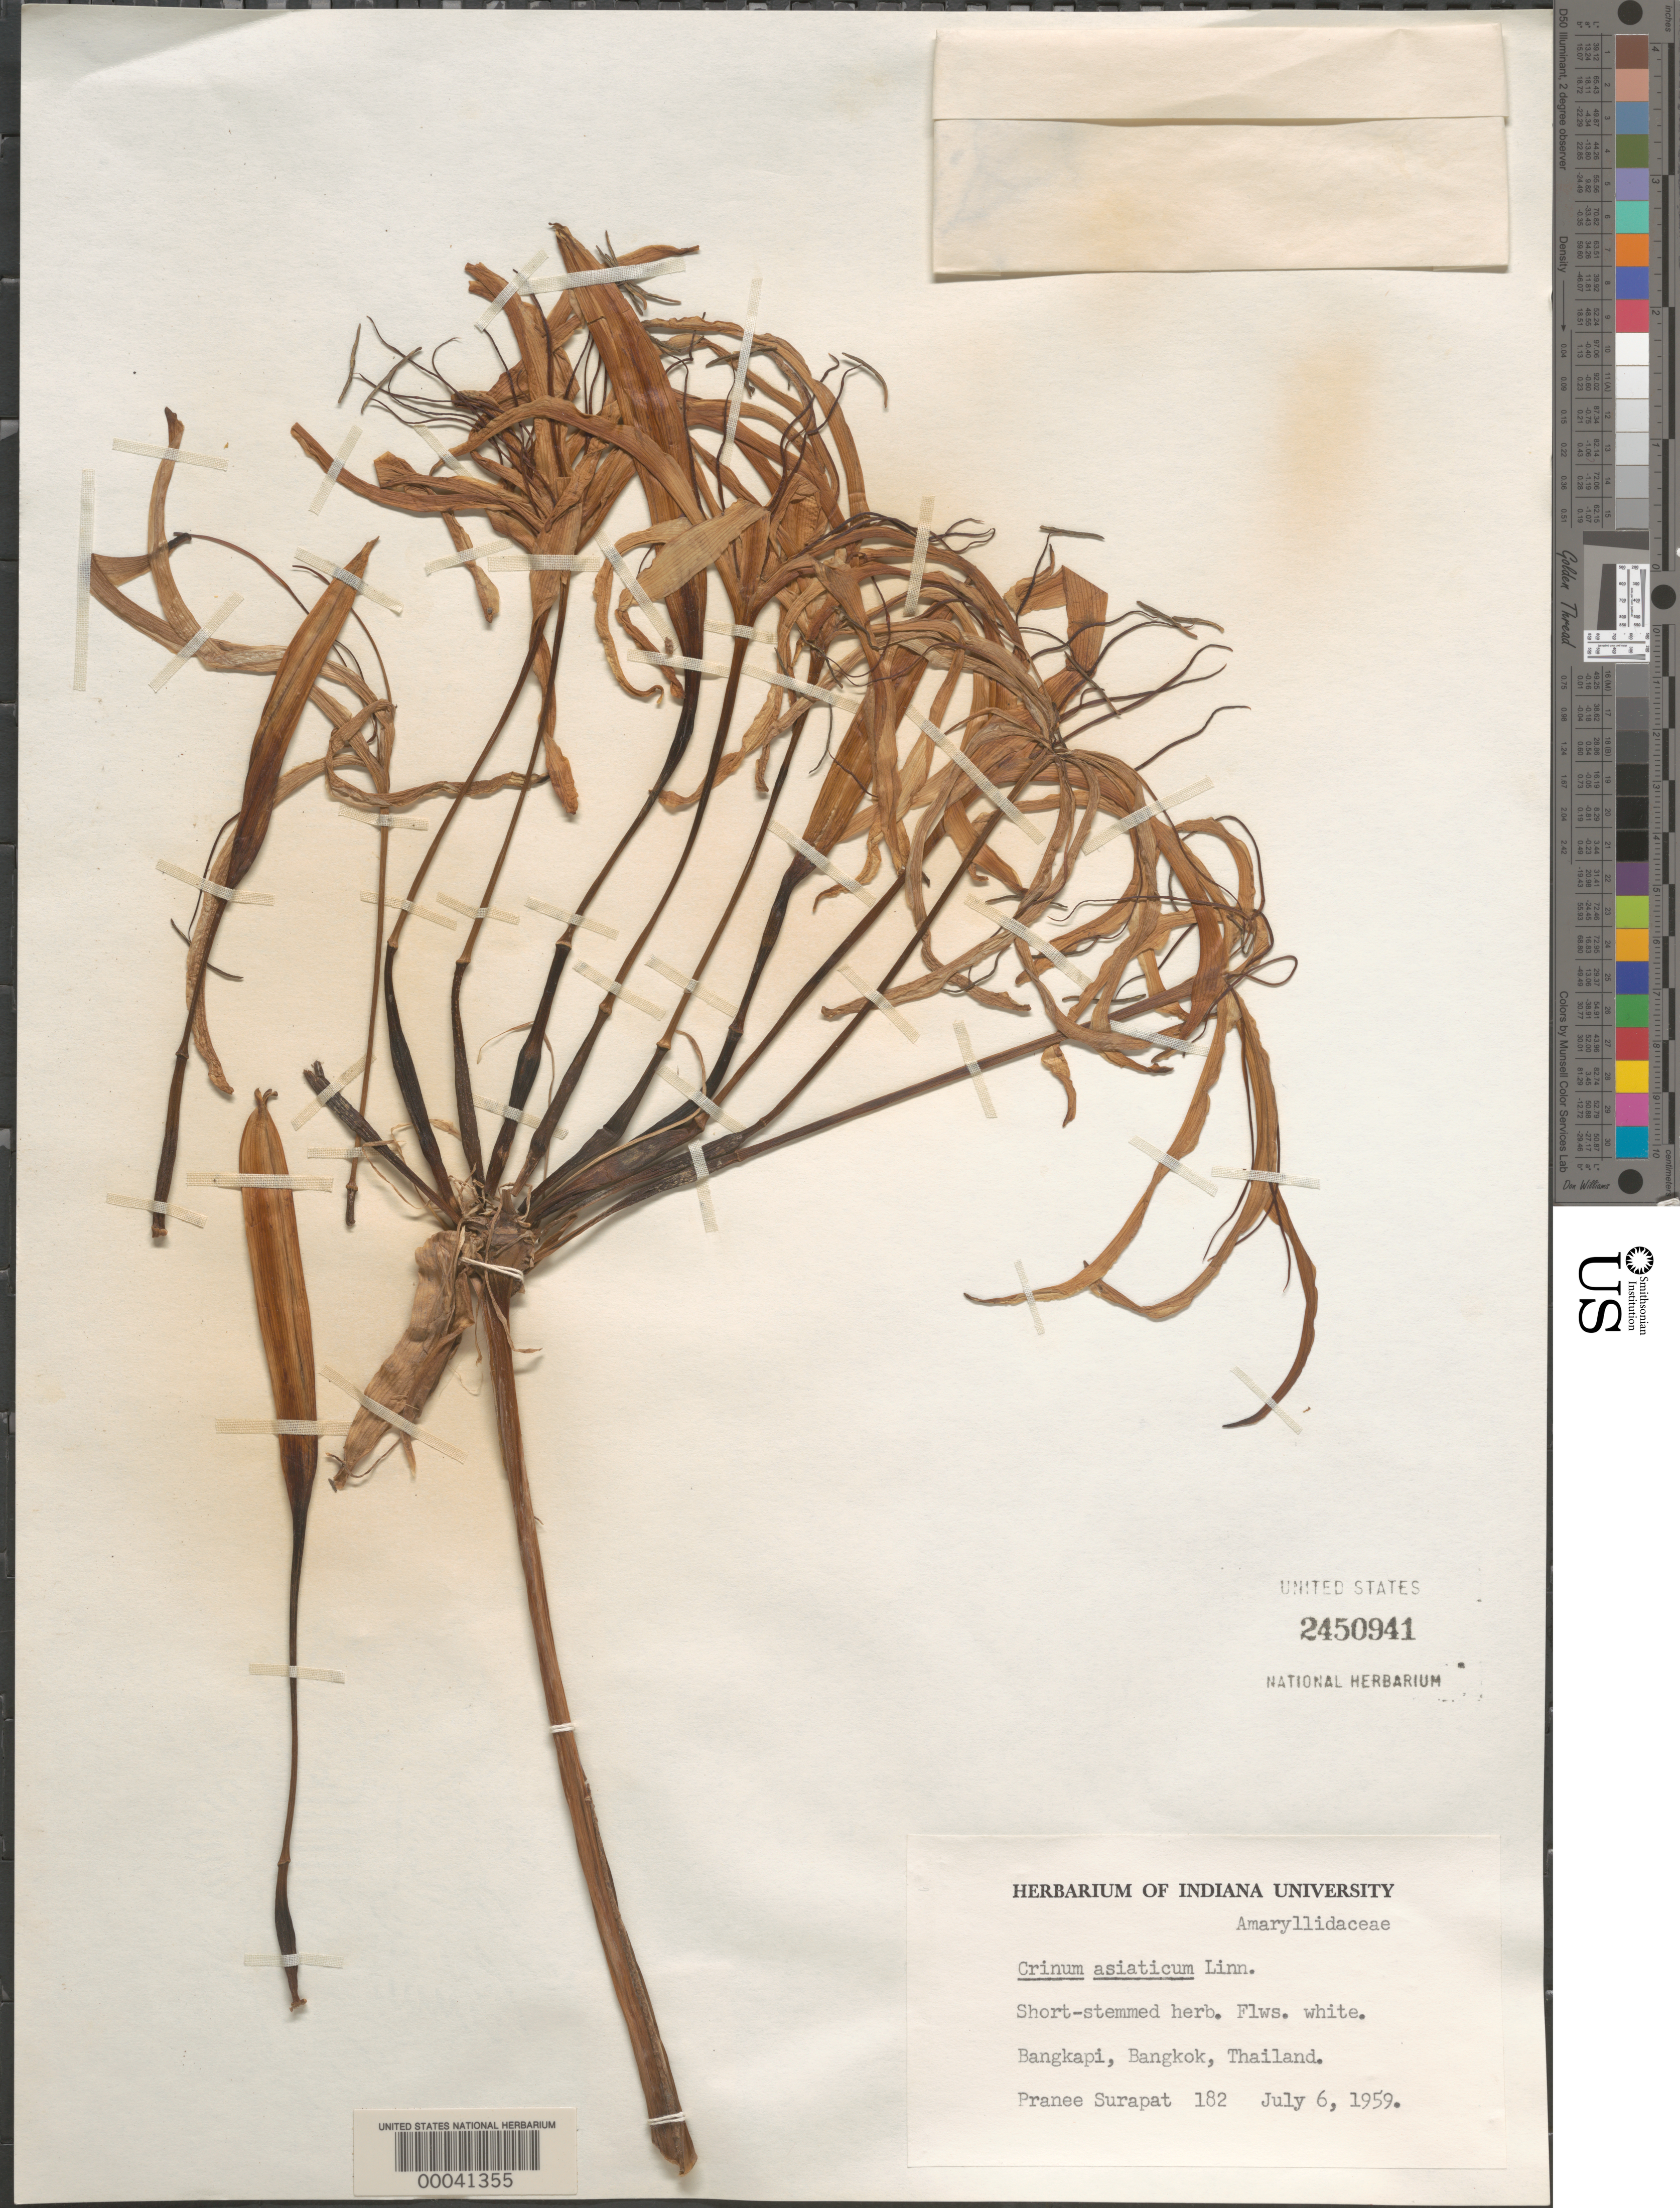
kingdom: Plantae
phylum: Tracheophyta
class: Liliopsida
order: Asparagales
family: Amaryllidaceae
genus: Crinum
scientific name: Crinum asiaticum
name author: L.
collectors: P. Surapat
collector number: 182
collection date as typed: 06 Jul 1959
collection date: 1959-07-06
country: Thailand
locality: Bangkok, bangkapi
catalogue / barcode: US 2450941